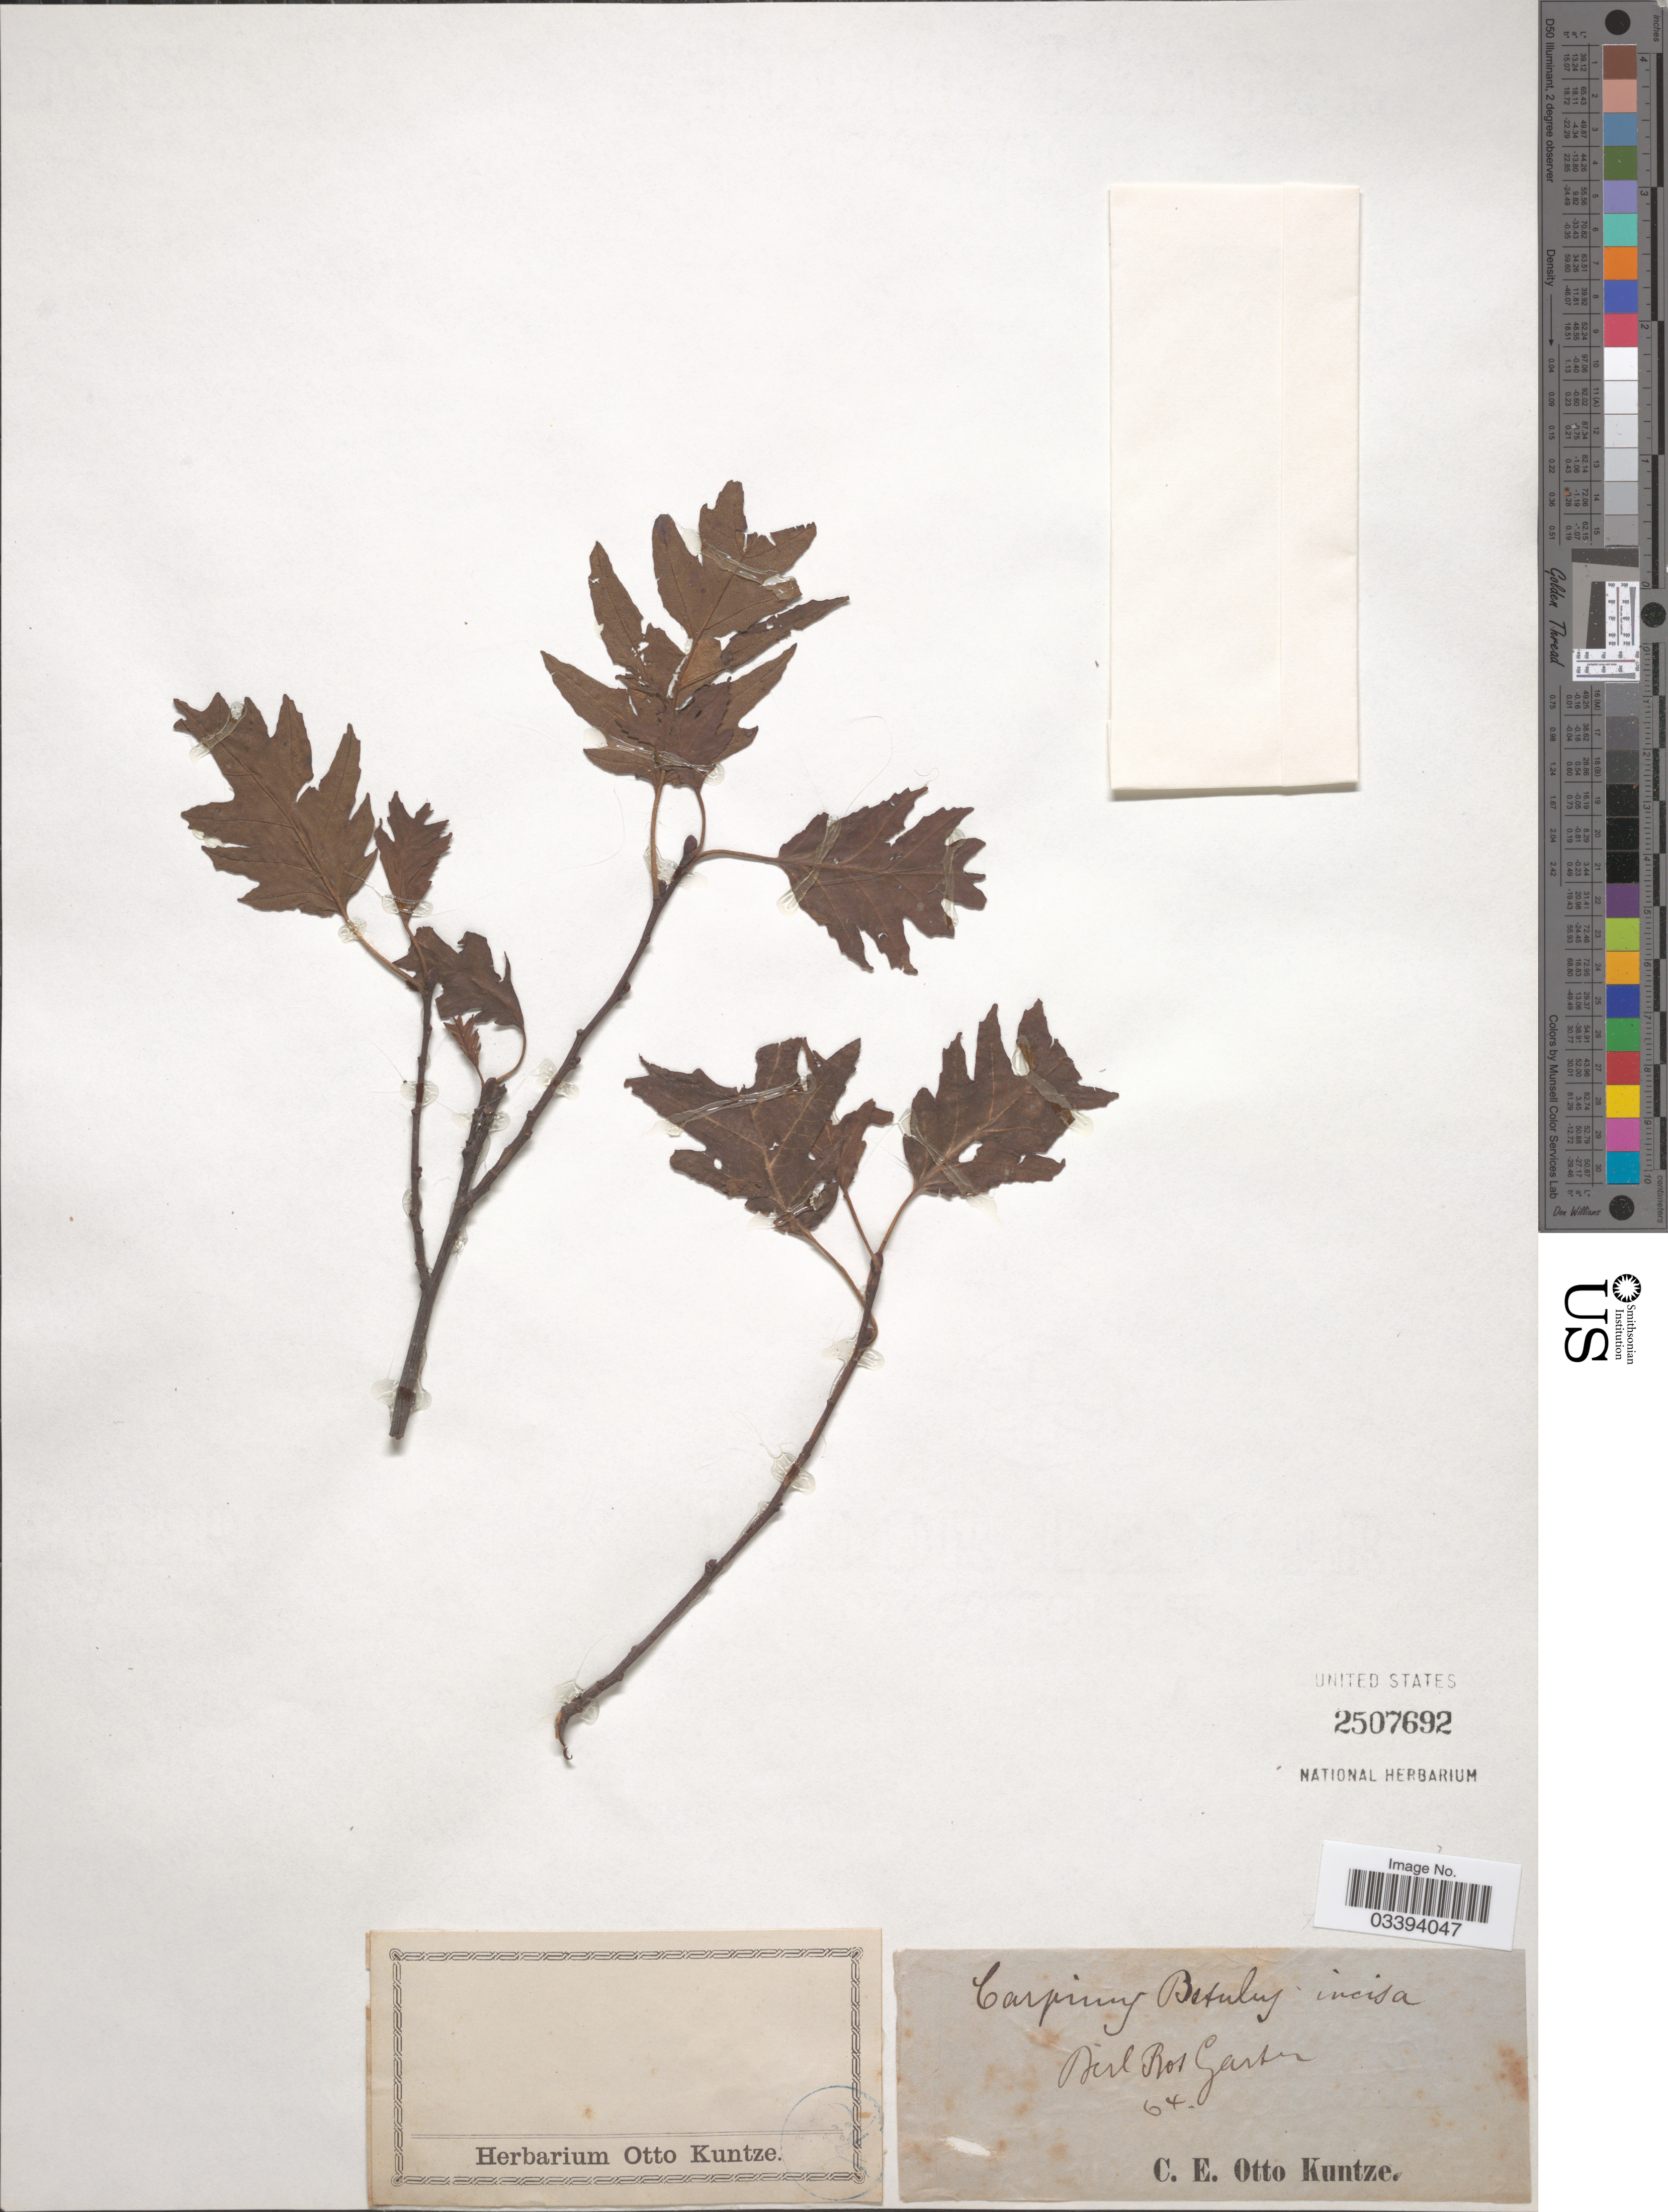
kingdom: Plantae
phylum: Tracheophyta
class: Magnoliopsida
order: Fagales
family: Betulaceae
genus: Carpinus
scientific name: Carpinus betulus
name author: L.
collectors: C.E.O. Kuntze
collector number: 64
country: Germany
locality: Berl [interpreted] Bot Garten.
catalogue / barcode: US 2507692